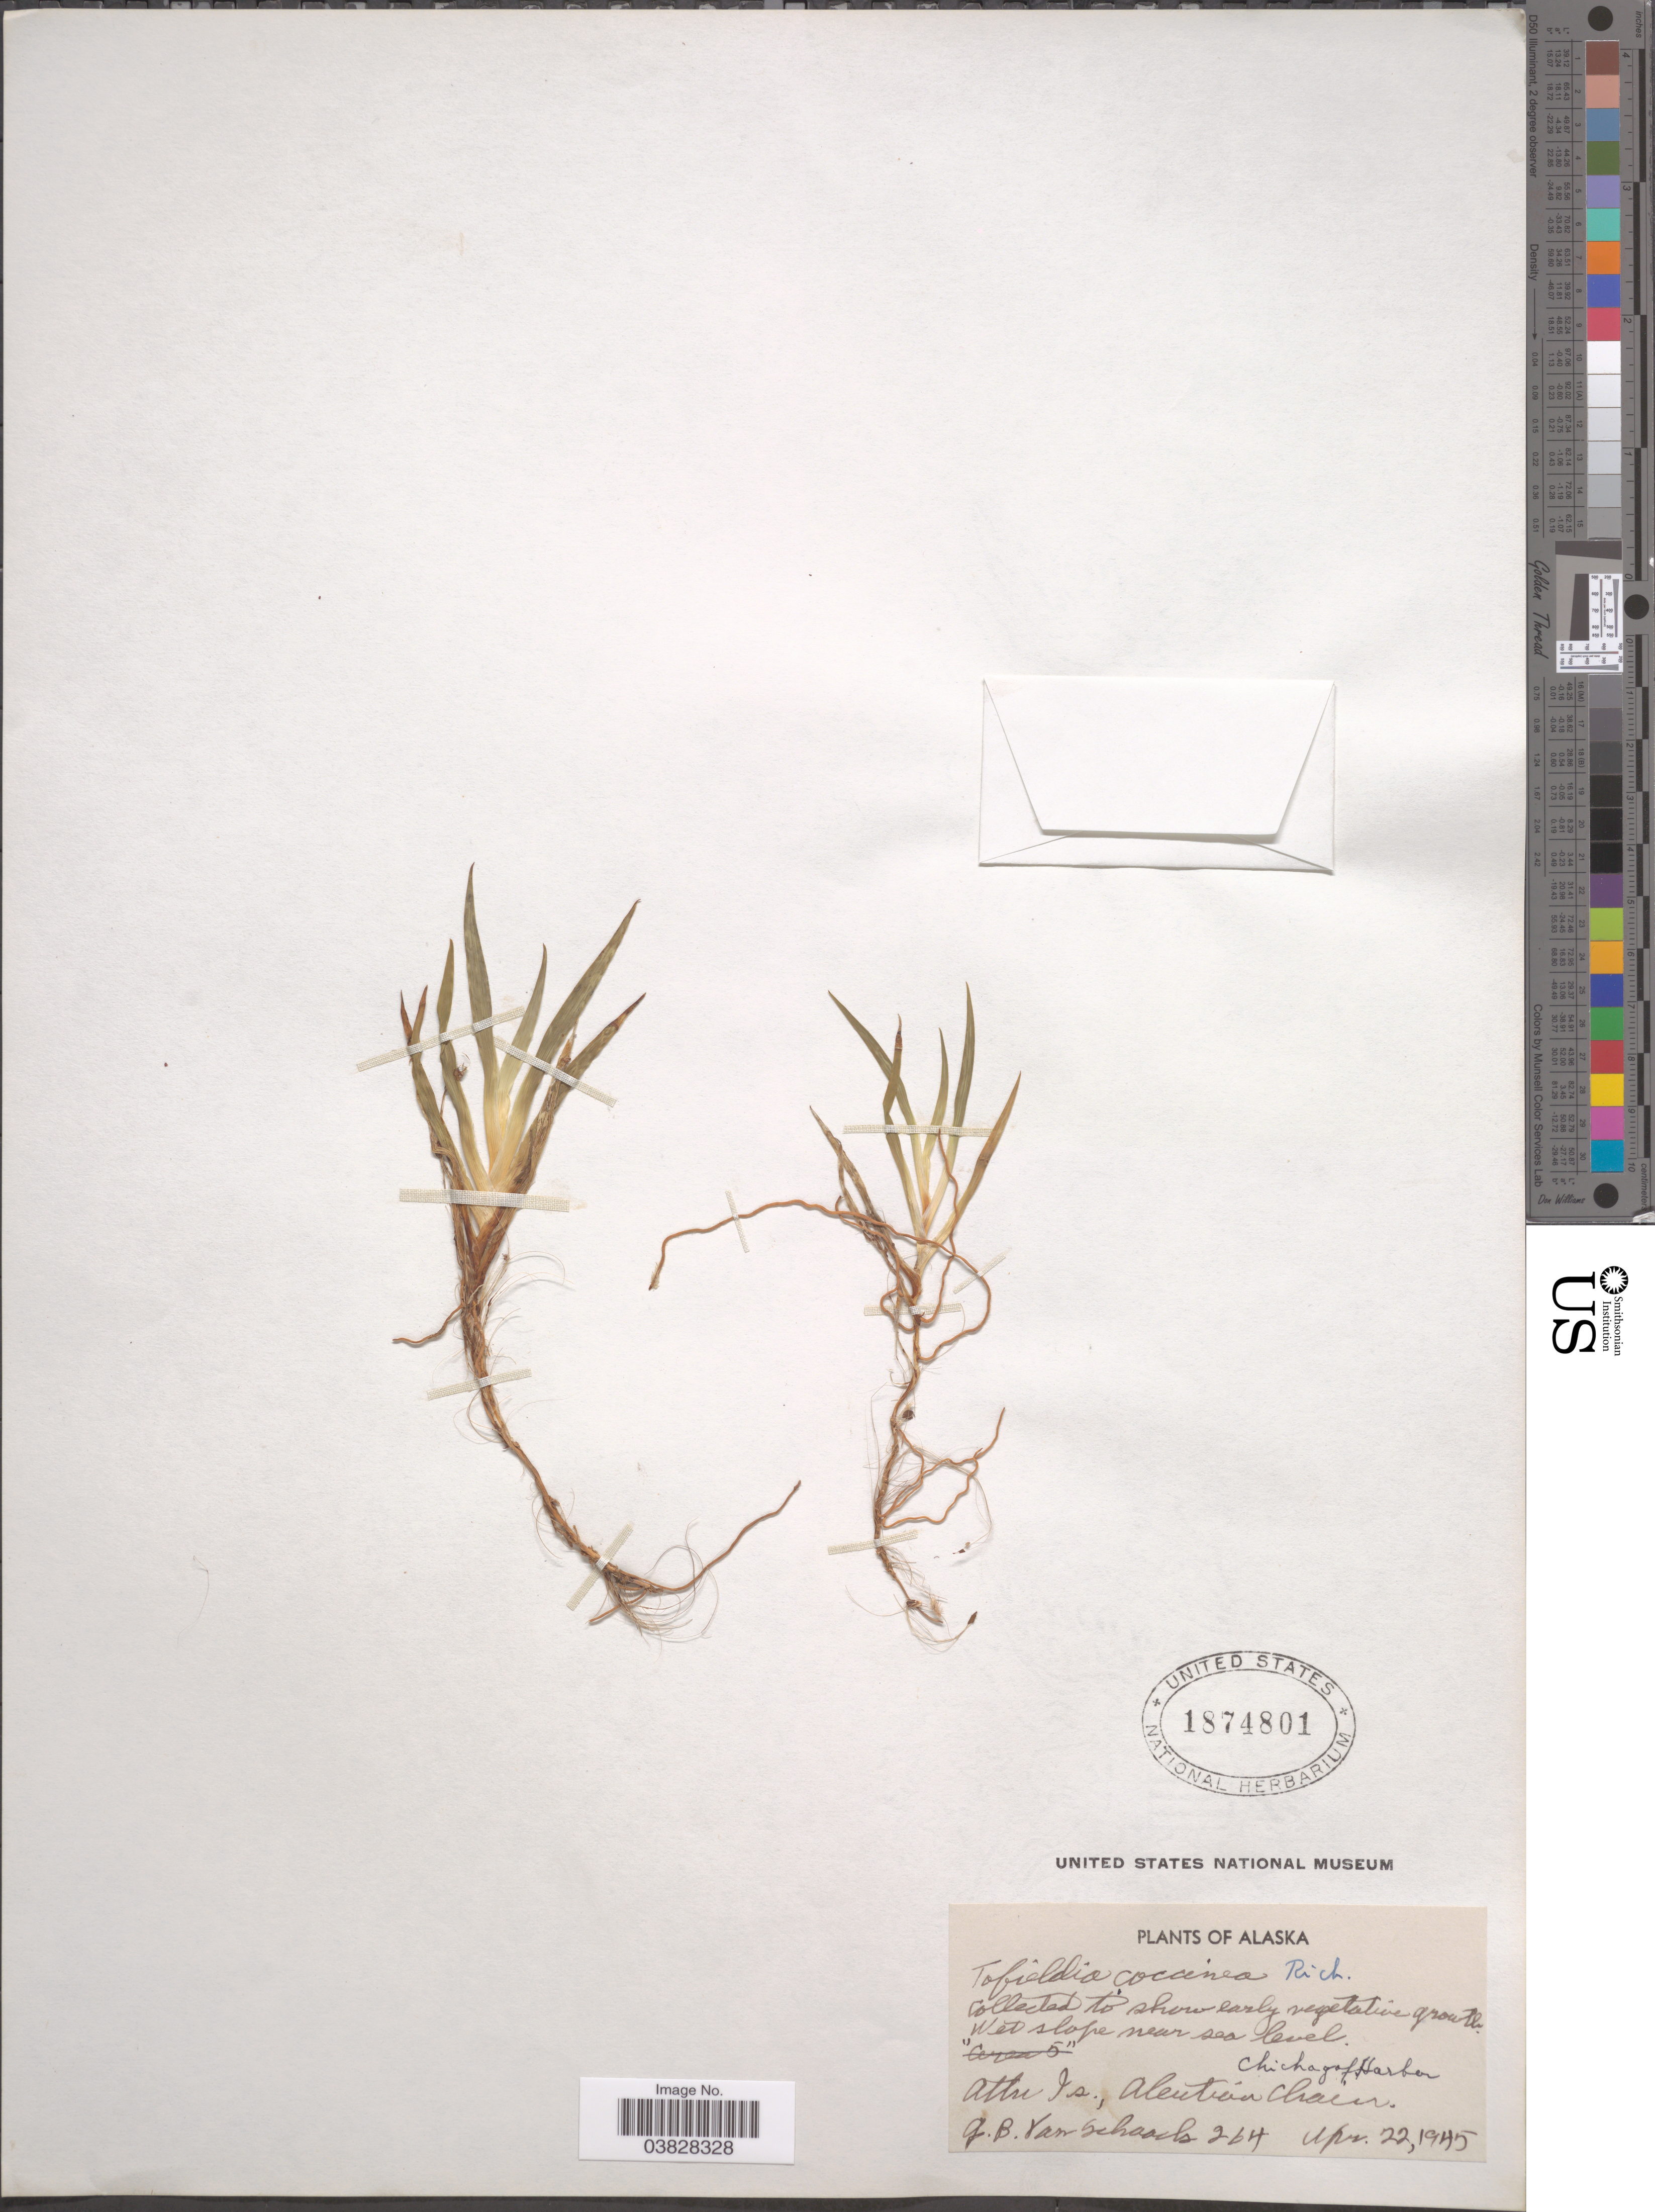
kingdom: Plantae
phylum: Tracheophyta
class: Liliopsida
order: Alismatales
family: Tofieldiaceae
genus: Tofieldia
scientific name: Tofieldia coccinea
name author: Richardson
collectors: G. Van Schaack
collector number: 264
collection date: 1945-04-22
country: United States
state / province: Alaska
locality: Chichagof Harbor. Attu Is., Aleutian Chain.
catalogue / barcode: US 1874801